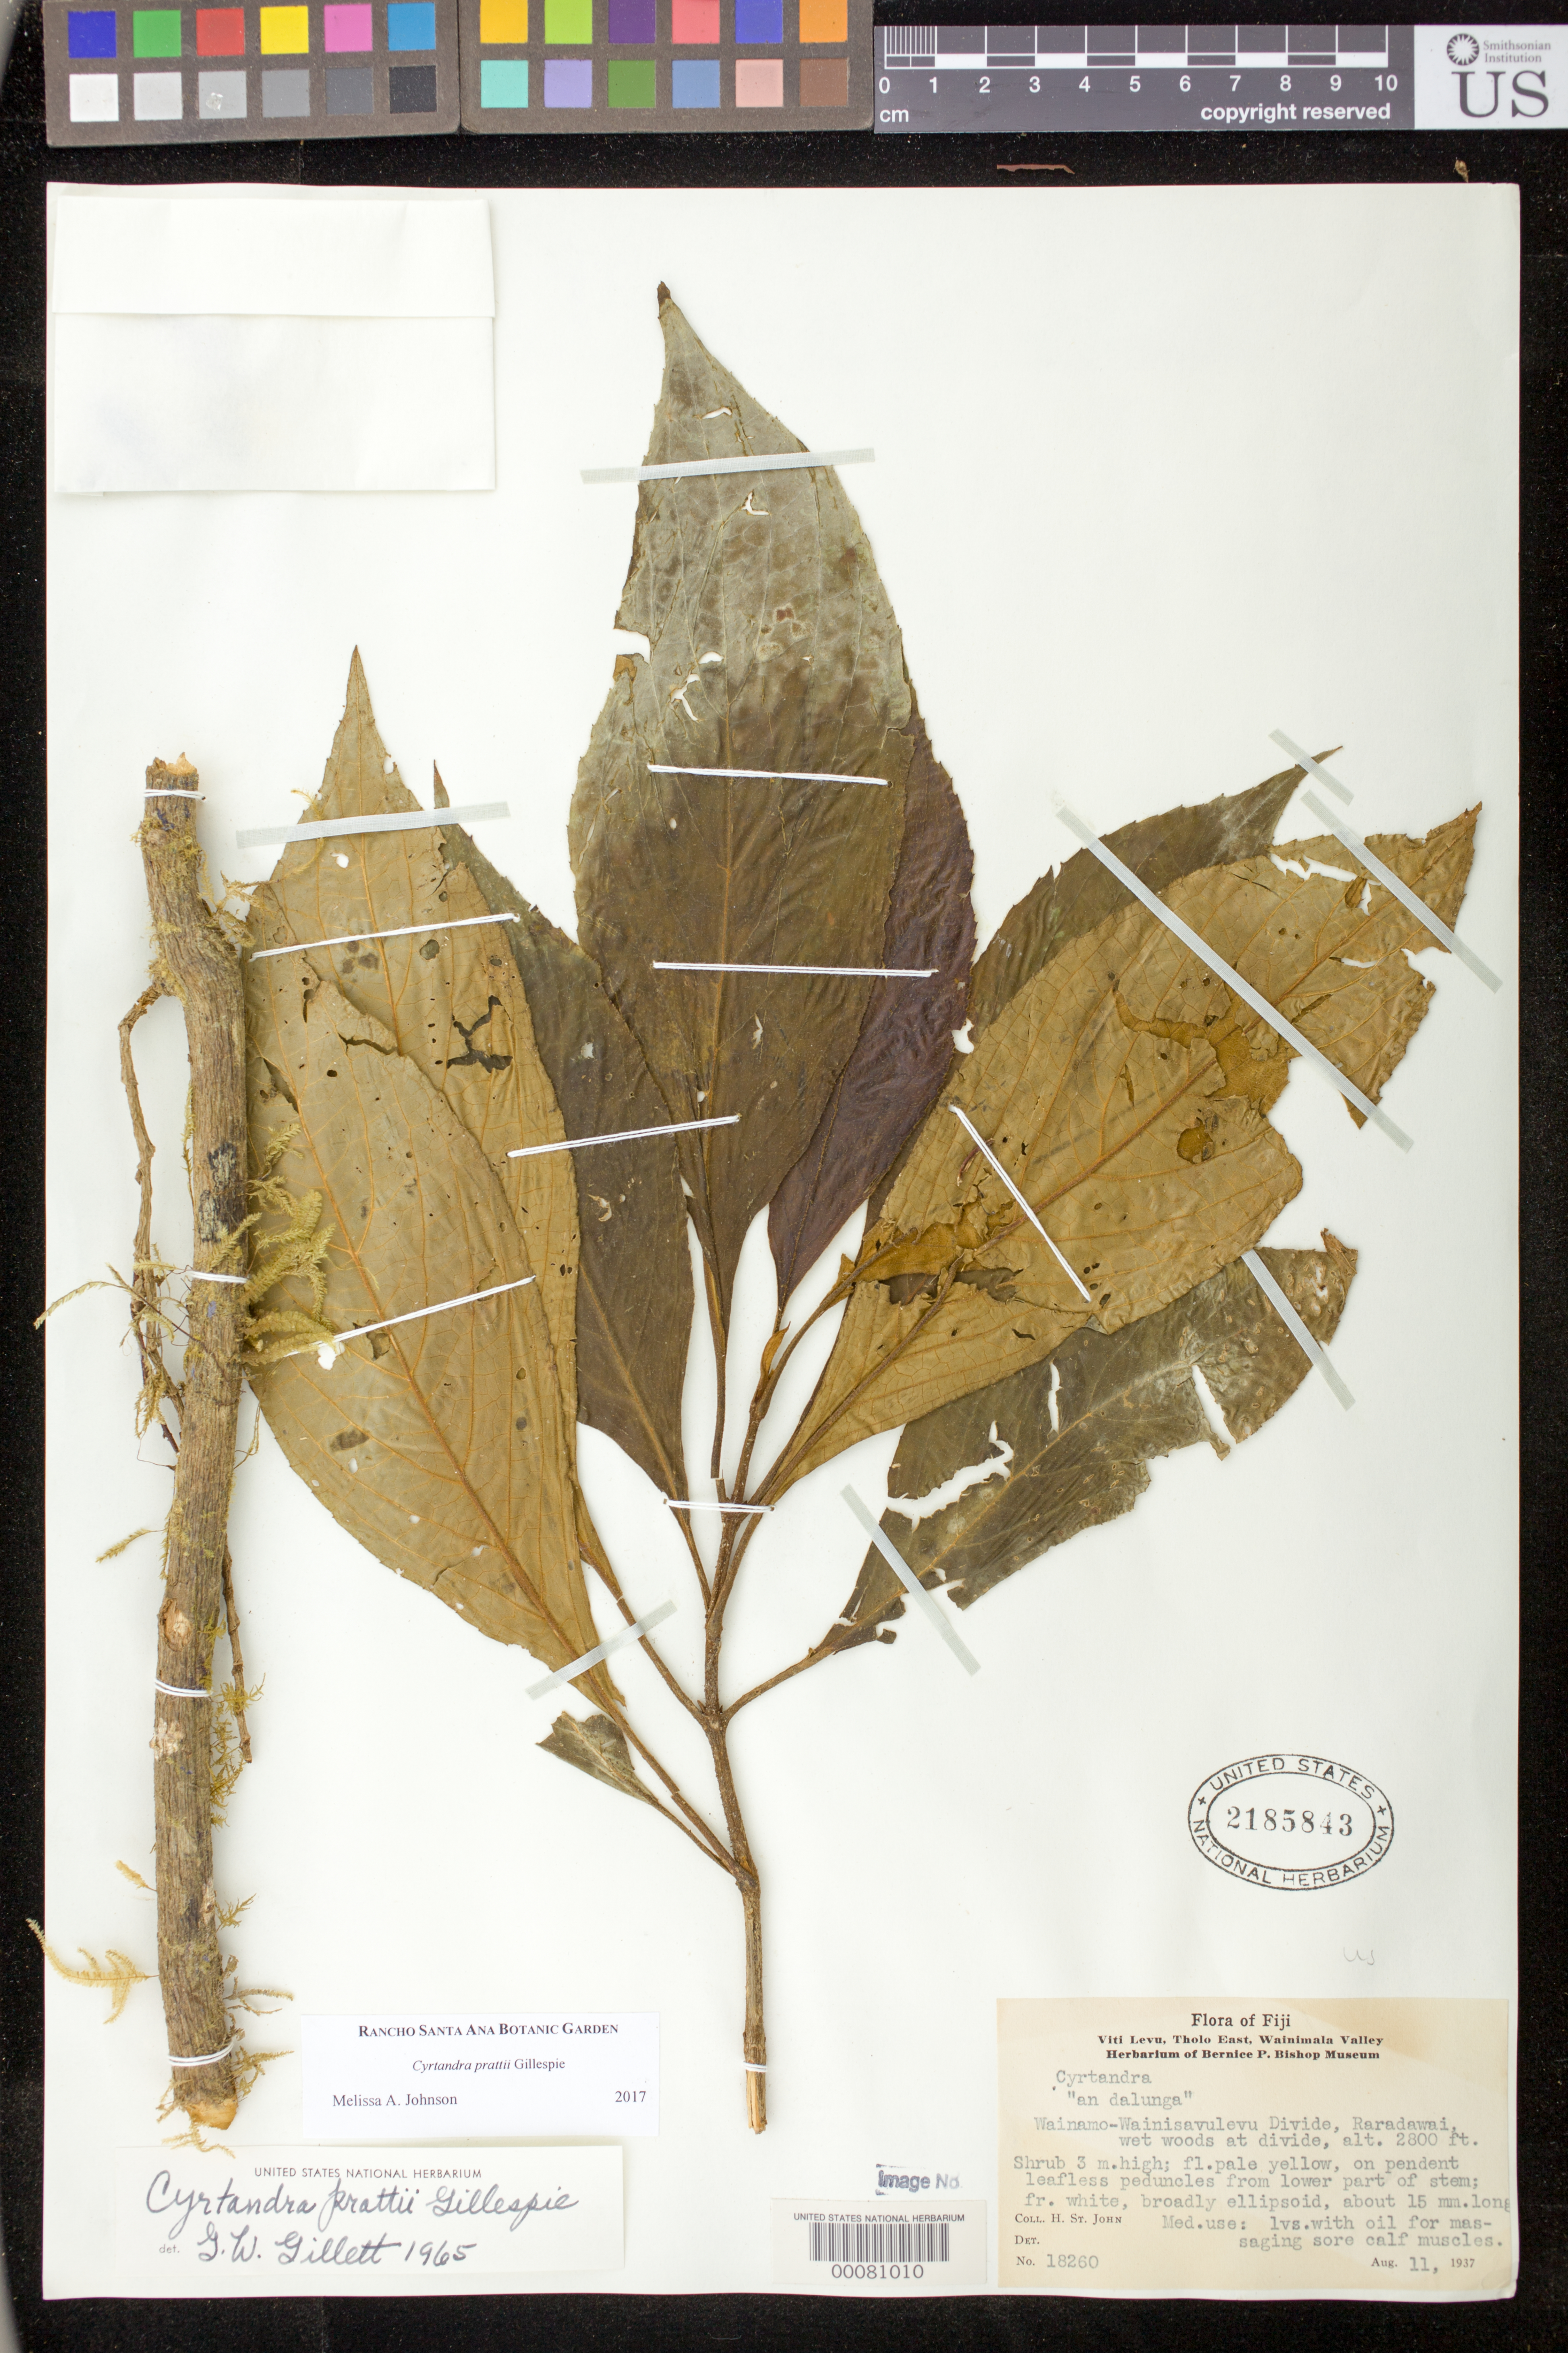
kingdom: Plantae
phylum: Tracheophyta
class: Magnoliopsida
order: Lamiales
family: Gesneriaceae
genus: Cyrtandra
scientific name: Cyrtandra prattii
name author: Gillespie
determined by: Johnson, Melissa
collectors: H. St. John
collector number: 18260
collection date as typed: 11 Aug 1937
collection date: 1937-08-11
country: Fiji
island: Viti Levu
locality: Wainamo-wainisavulevu divide, raradawai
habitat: Wet woods at divide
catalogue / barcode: US 2185843